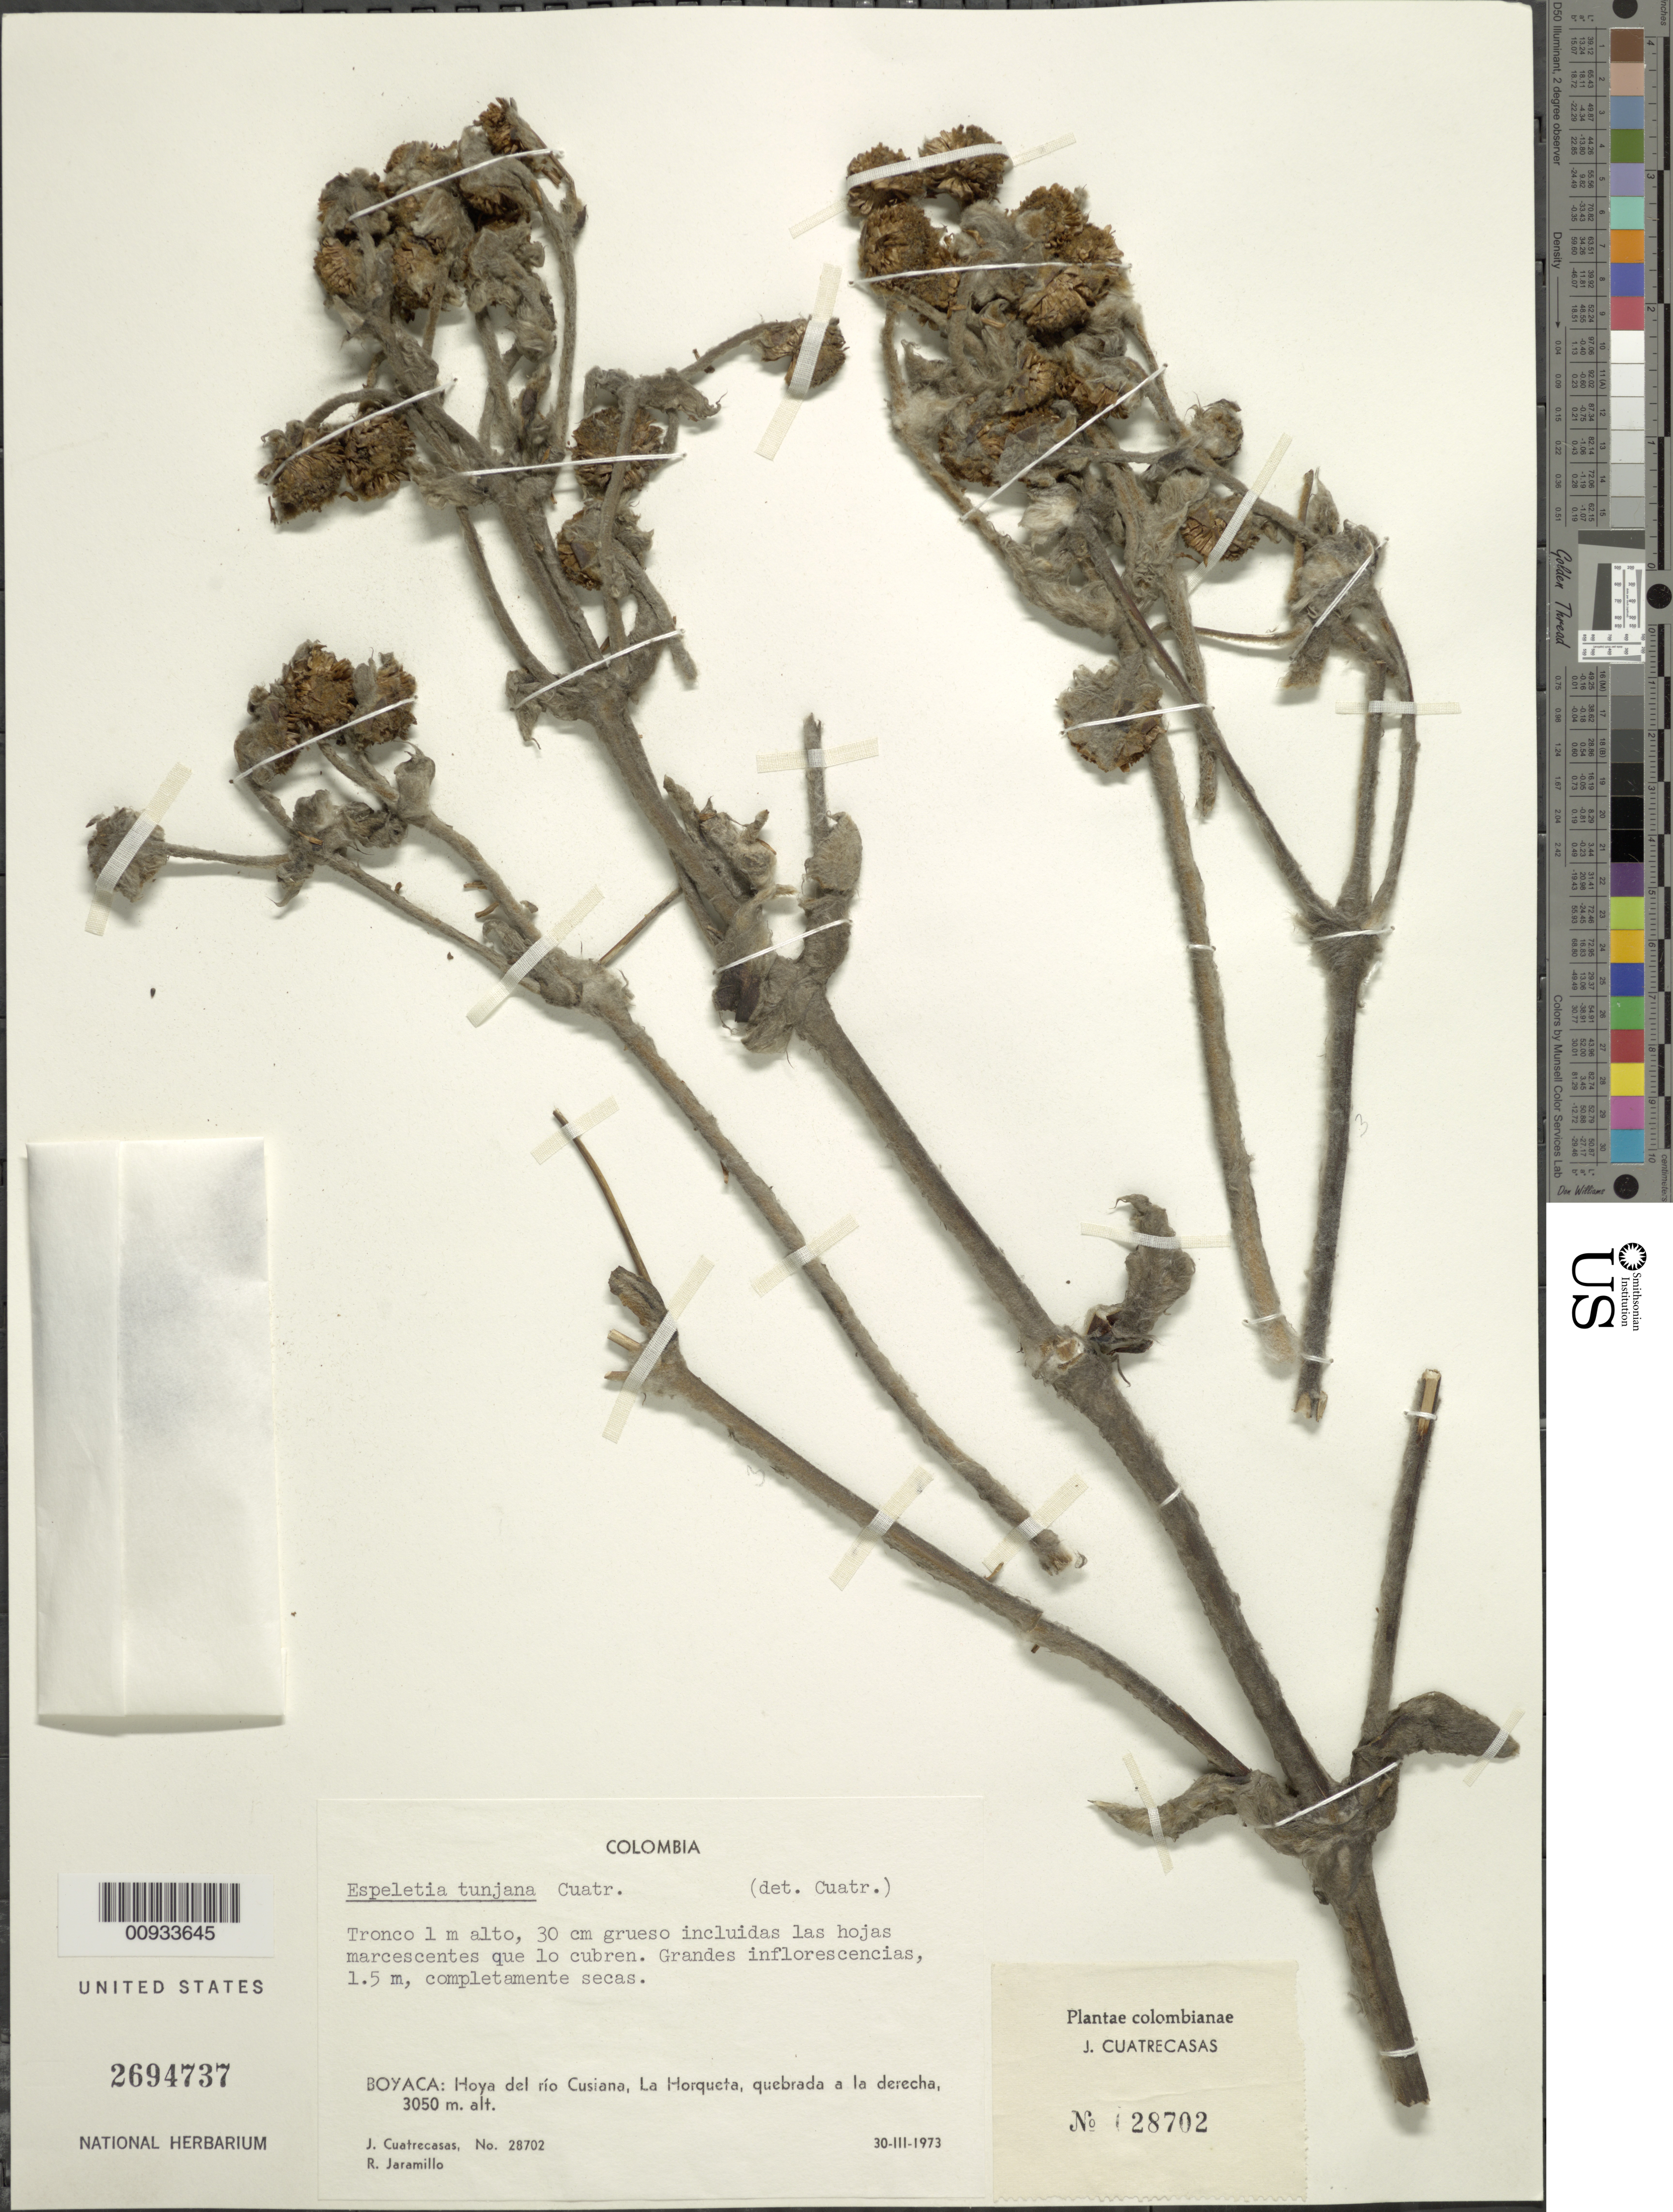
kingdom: Plantae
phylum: Tracheophyta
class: Magnoliopsida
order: Asterales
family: Asteraceae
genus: Espeletia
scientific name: Espeletia tunjana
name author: Cuatrec.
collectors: J. Cuatrecasas & R. Jaramillo M.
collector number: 28702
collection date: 1973-03-30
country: Colombia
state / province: Boyacá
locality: Hoya del Río Cusiana, La Horqueta, quebrada a la derecha.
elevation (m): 3050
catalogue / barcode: US 2694737